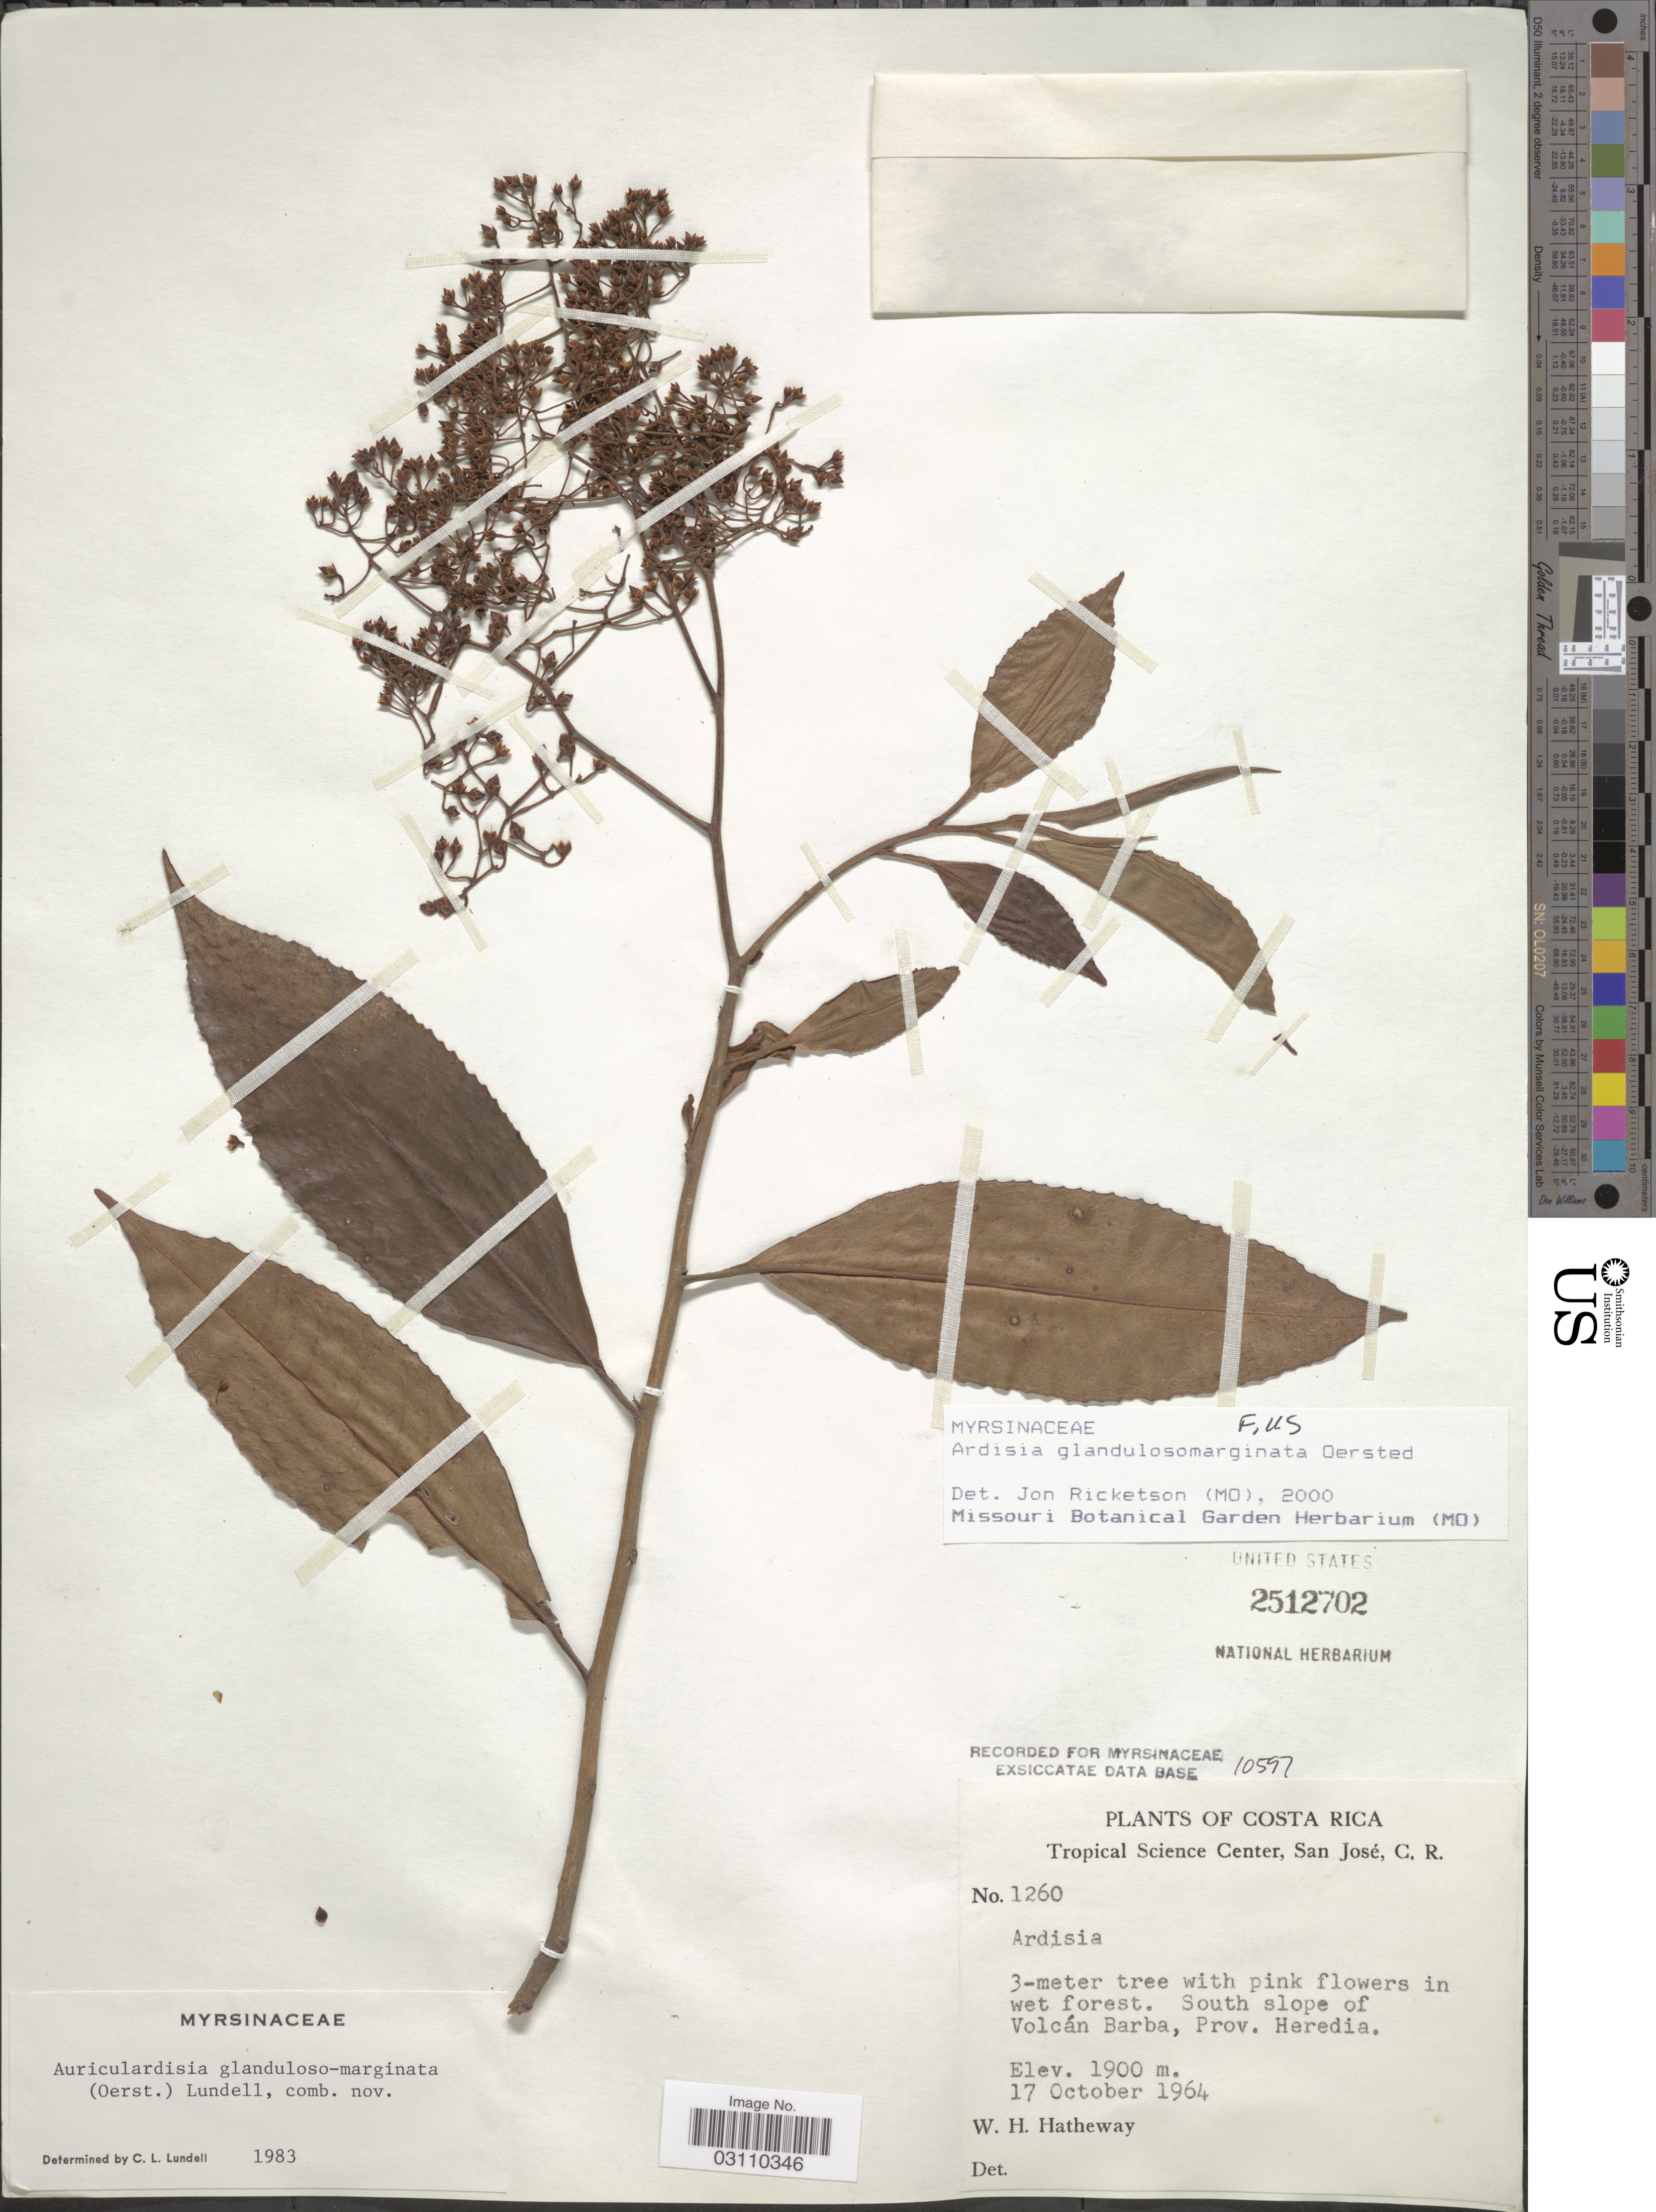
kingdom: Plantae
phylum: Tracheophyta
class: Magnoliopsida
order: Ericales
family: Primulaceae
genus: Ardisia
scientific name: Ardisia glandulosa-marginata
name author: Oerst.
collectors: W. H. Hatheway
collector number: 1260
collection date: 1964-10-17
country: Costa Rica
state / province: Heredia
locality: South slope of Volcán Barba.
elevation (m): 1900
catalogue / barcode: US 2512702